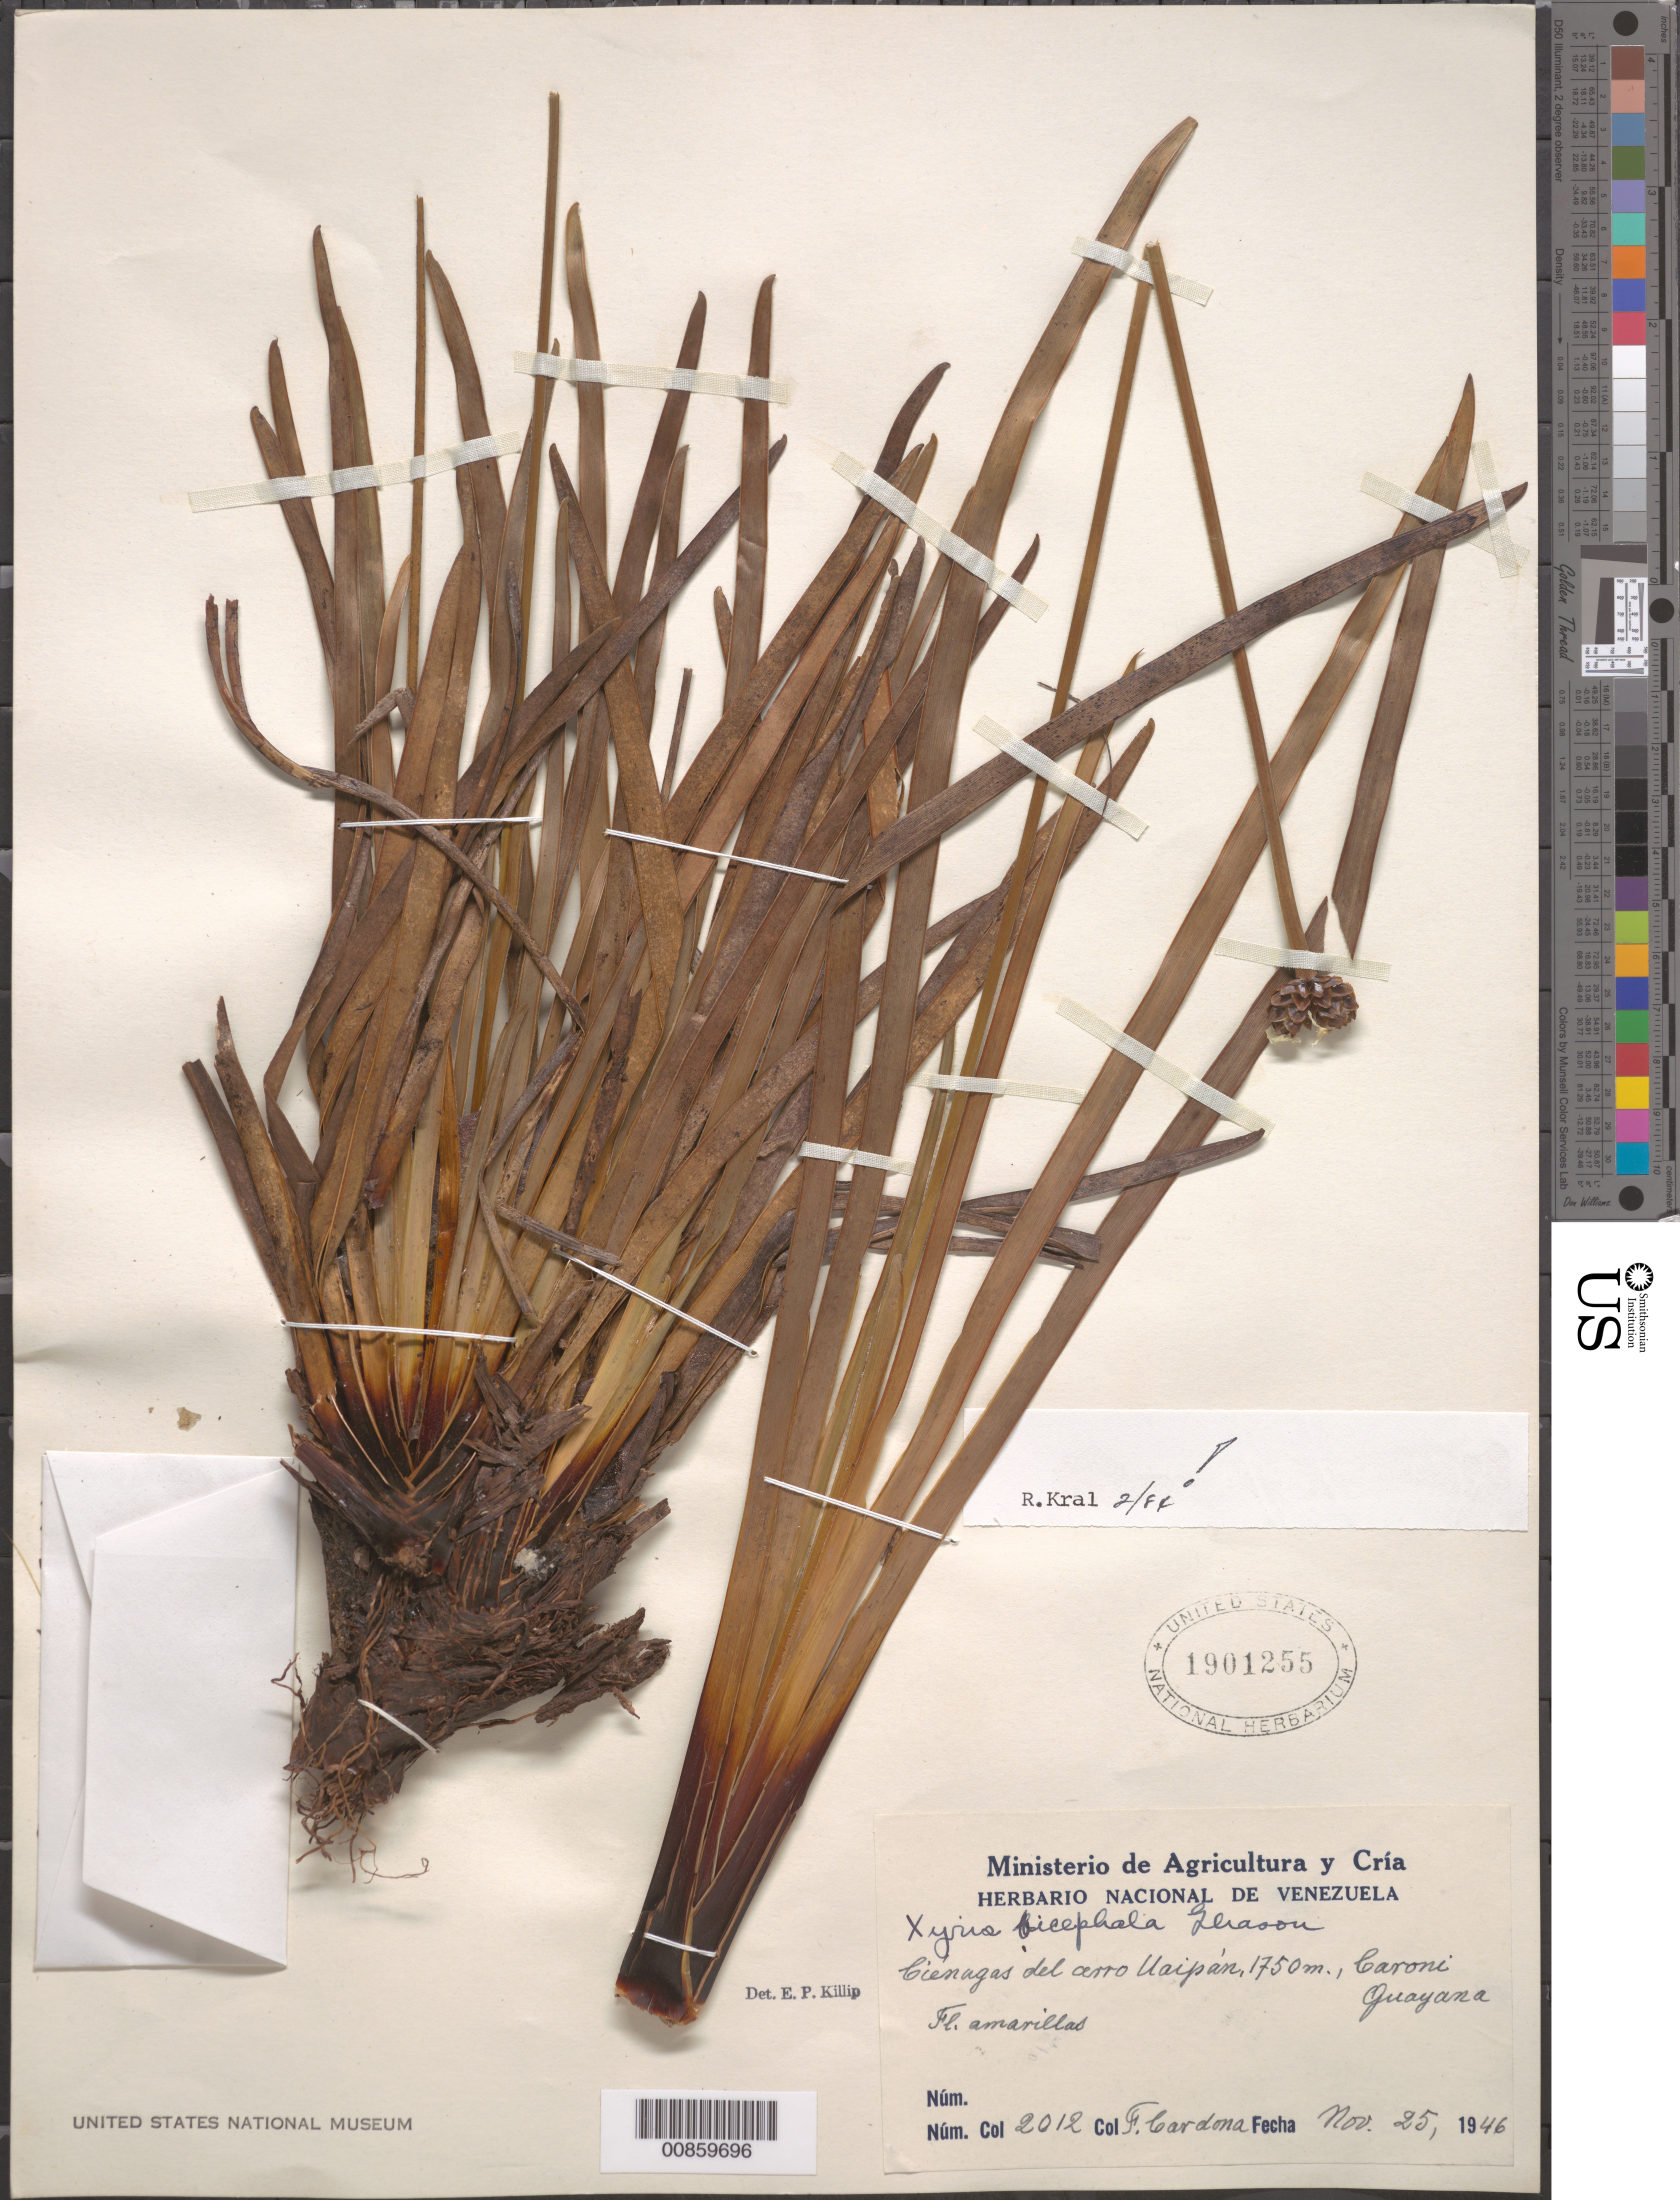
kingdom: Plantae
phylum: Tracheophyta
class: Liliopsida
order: Poales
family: Xyridaceae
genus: Xyris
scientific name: Xyris bicephala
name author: Gleason in Gleason & Killip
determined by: Kral, Robert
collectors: F. Cardona Puig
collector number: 2012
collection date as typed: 25-Nov-46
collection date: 1946-11-25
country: Venezuela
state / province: Bolívar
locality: Cerro Uaipán, Río Caroní; Guayana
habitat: Ciénegas del cerro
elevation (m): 1750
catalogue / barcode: US 1901255